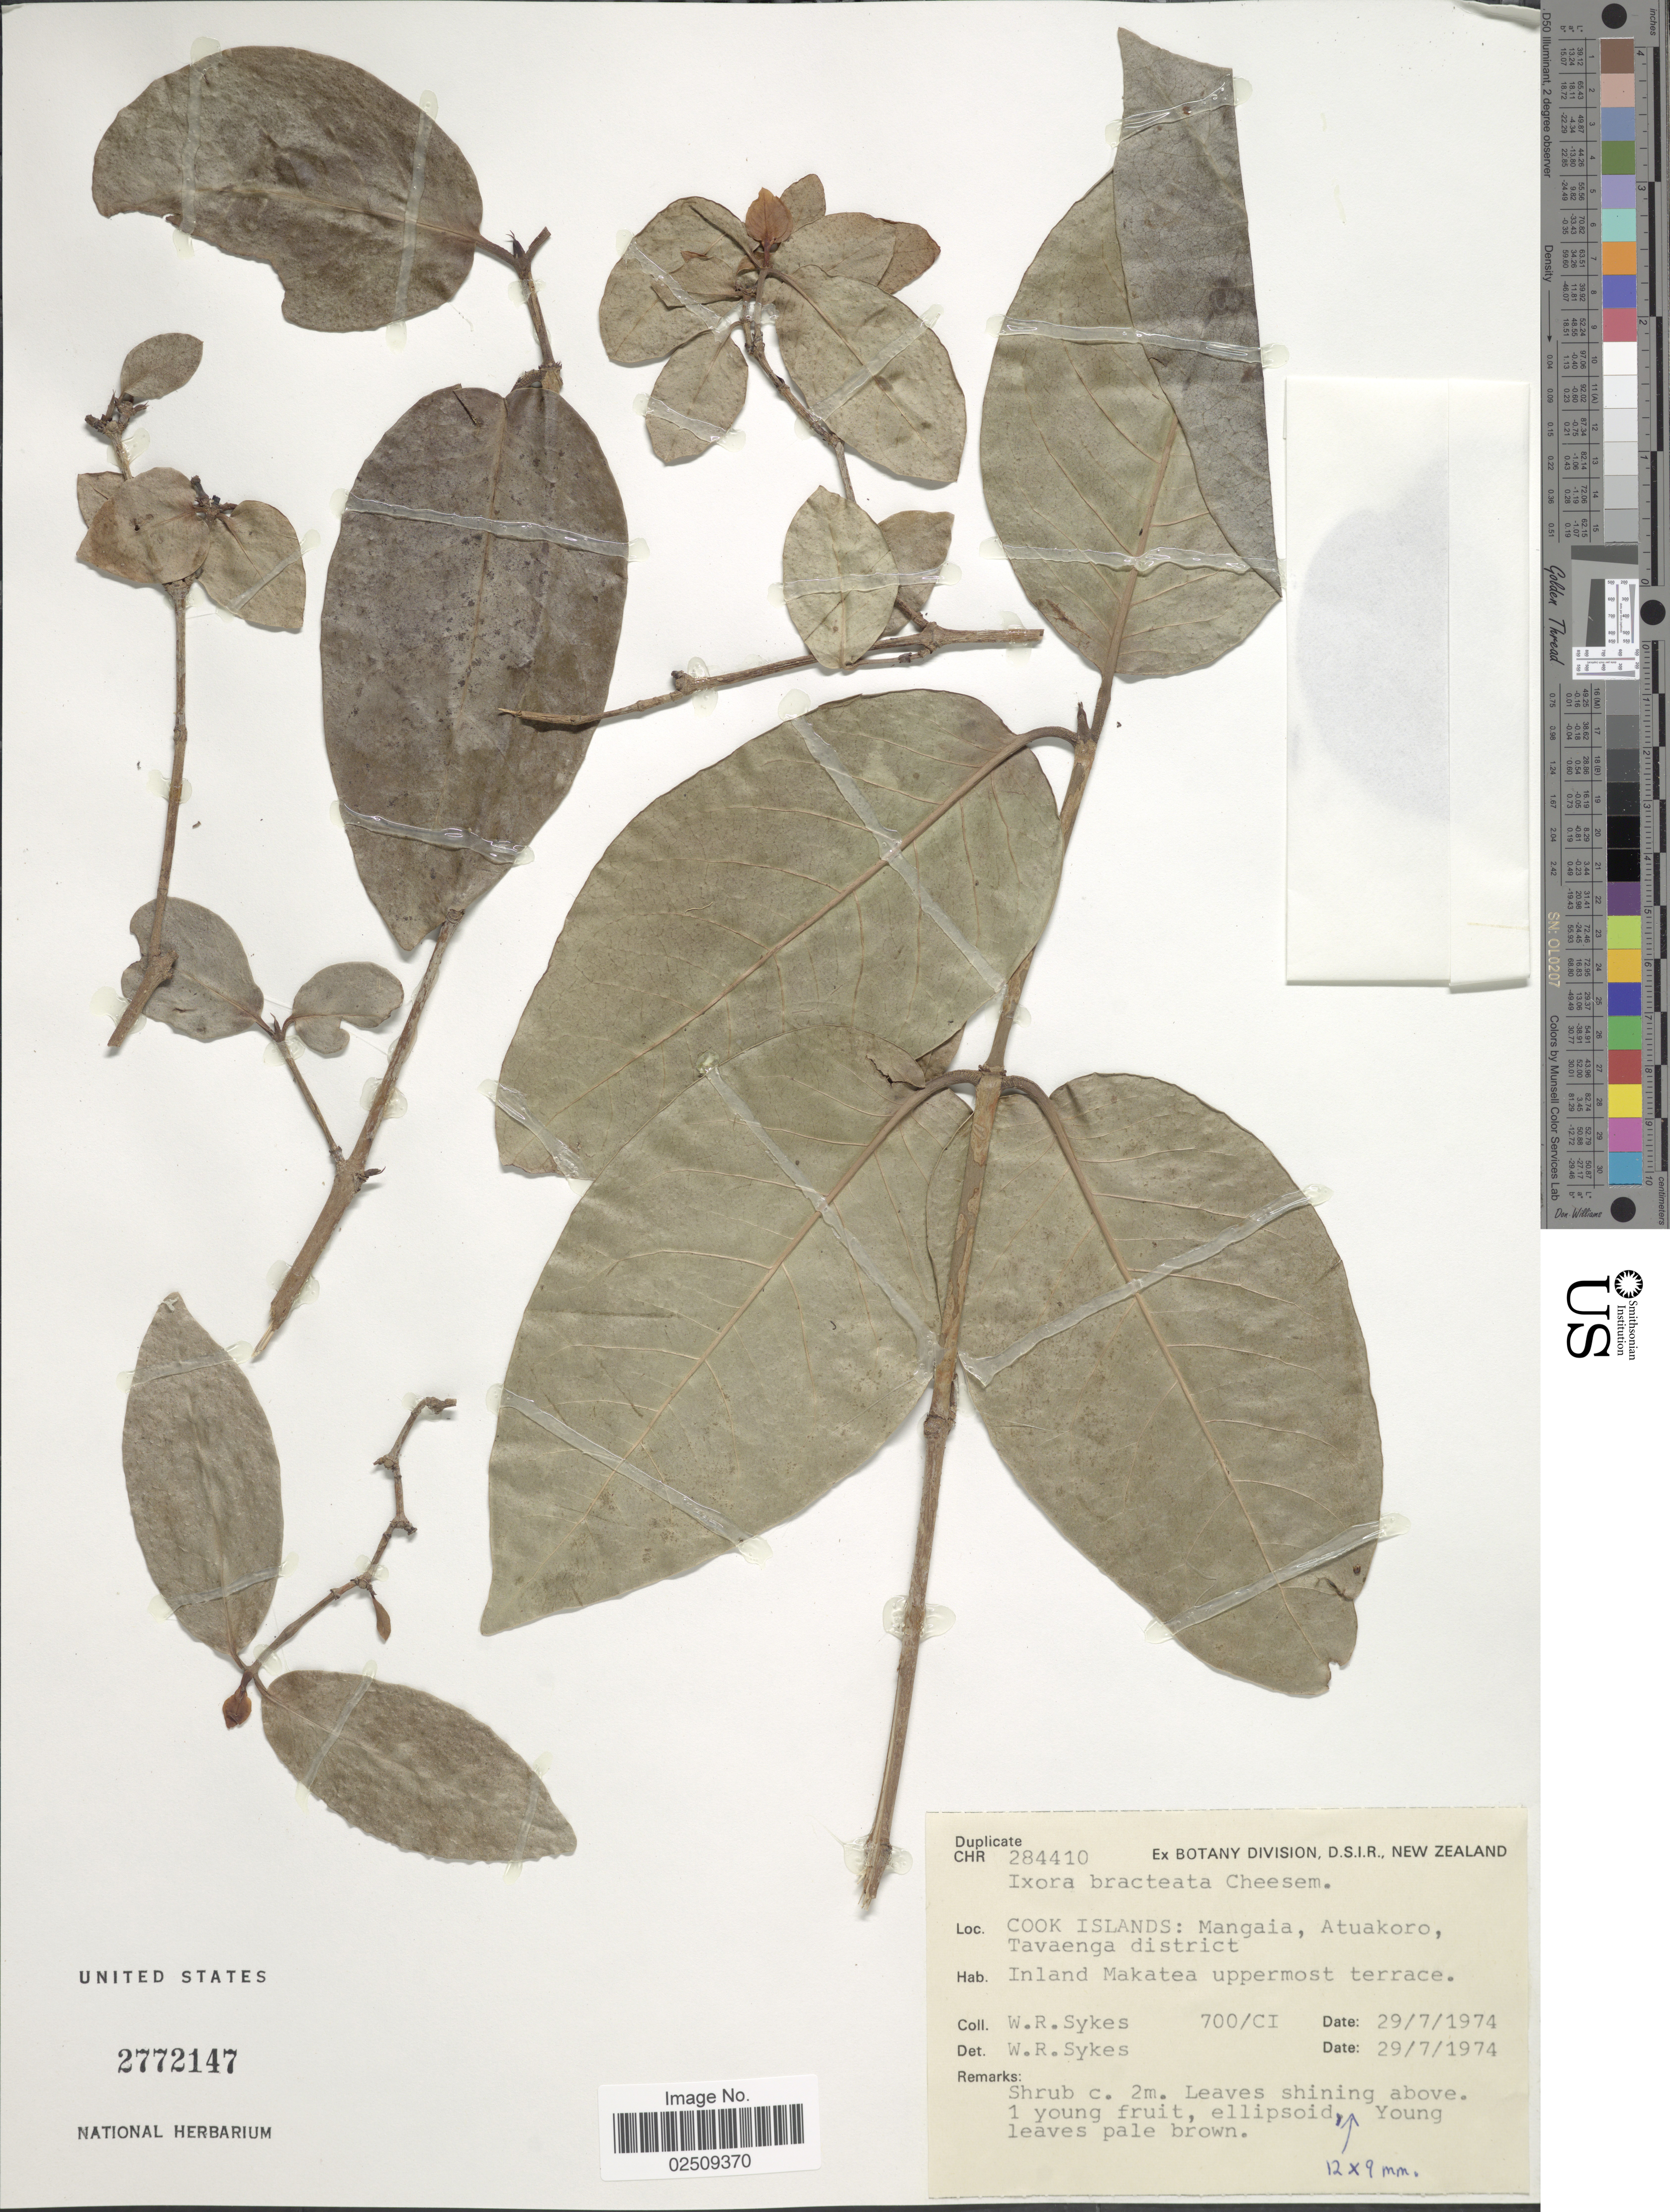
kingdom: Plantae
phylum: Tracheophyta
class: Magnoliopsida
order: Gentianales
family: Rubiaceae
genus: Ixora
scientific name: Ixora bracteata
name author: Cheeseman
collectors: W. R. Sykes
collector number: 700/CI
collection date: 1974-07-29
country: Cook Islands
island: Mangaia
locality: Atuakoro, Tavaenga district. Inland Makatea uppermost terrace.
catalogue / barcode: US 2772147